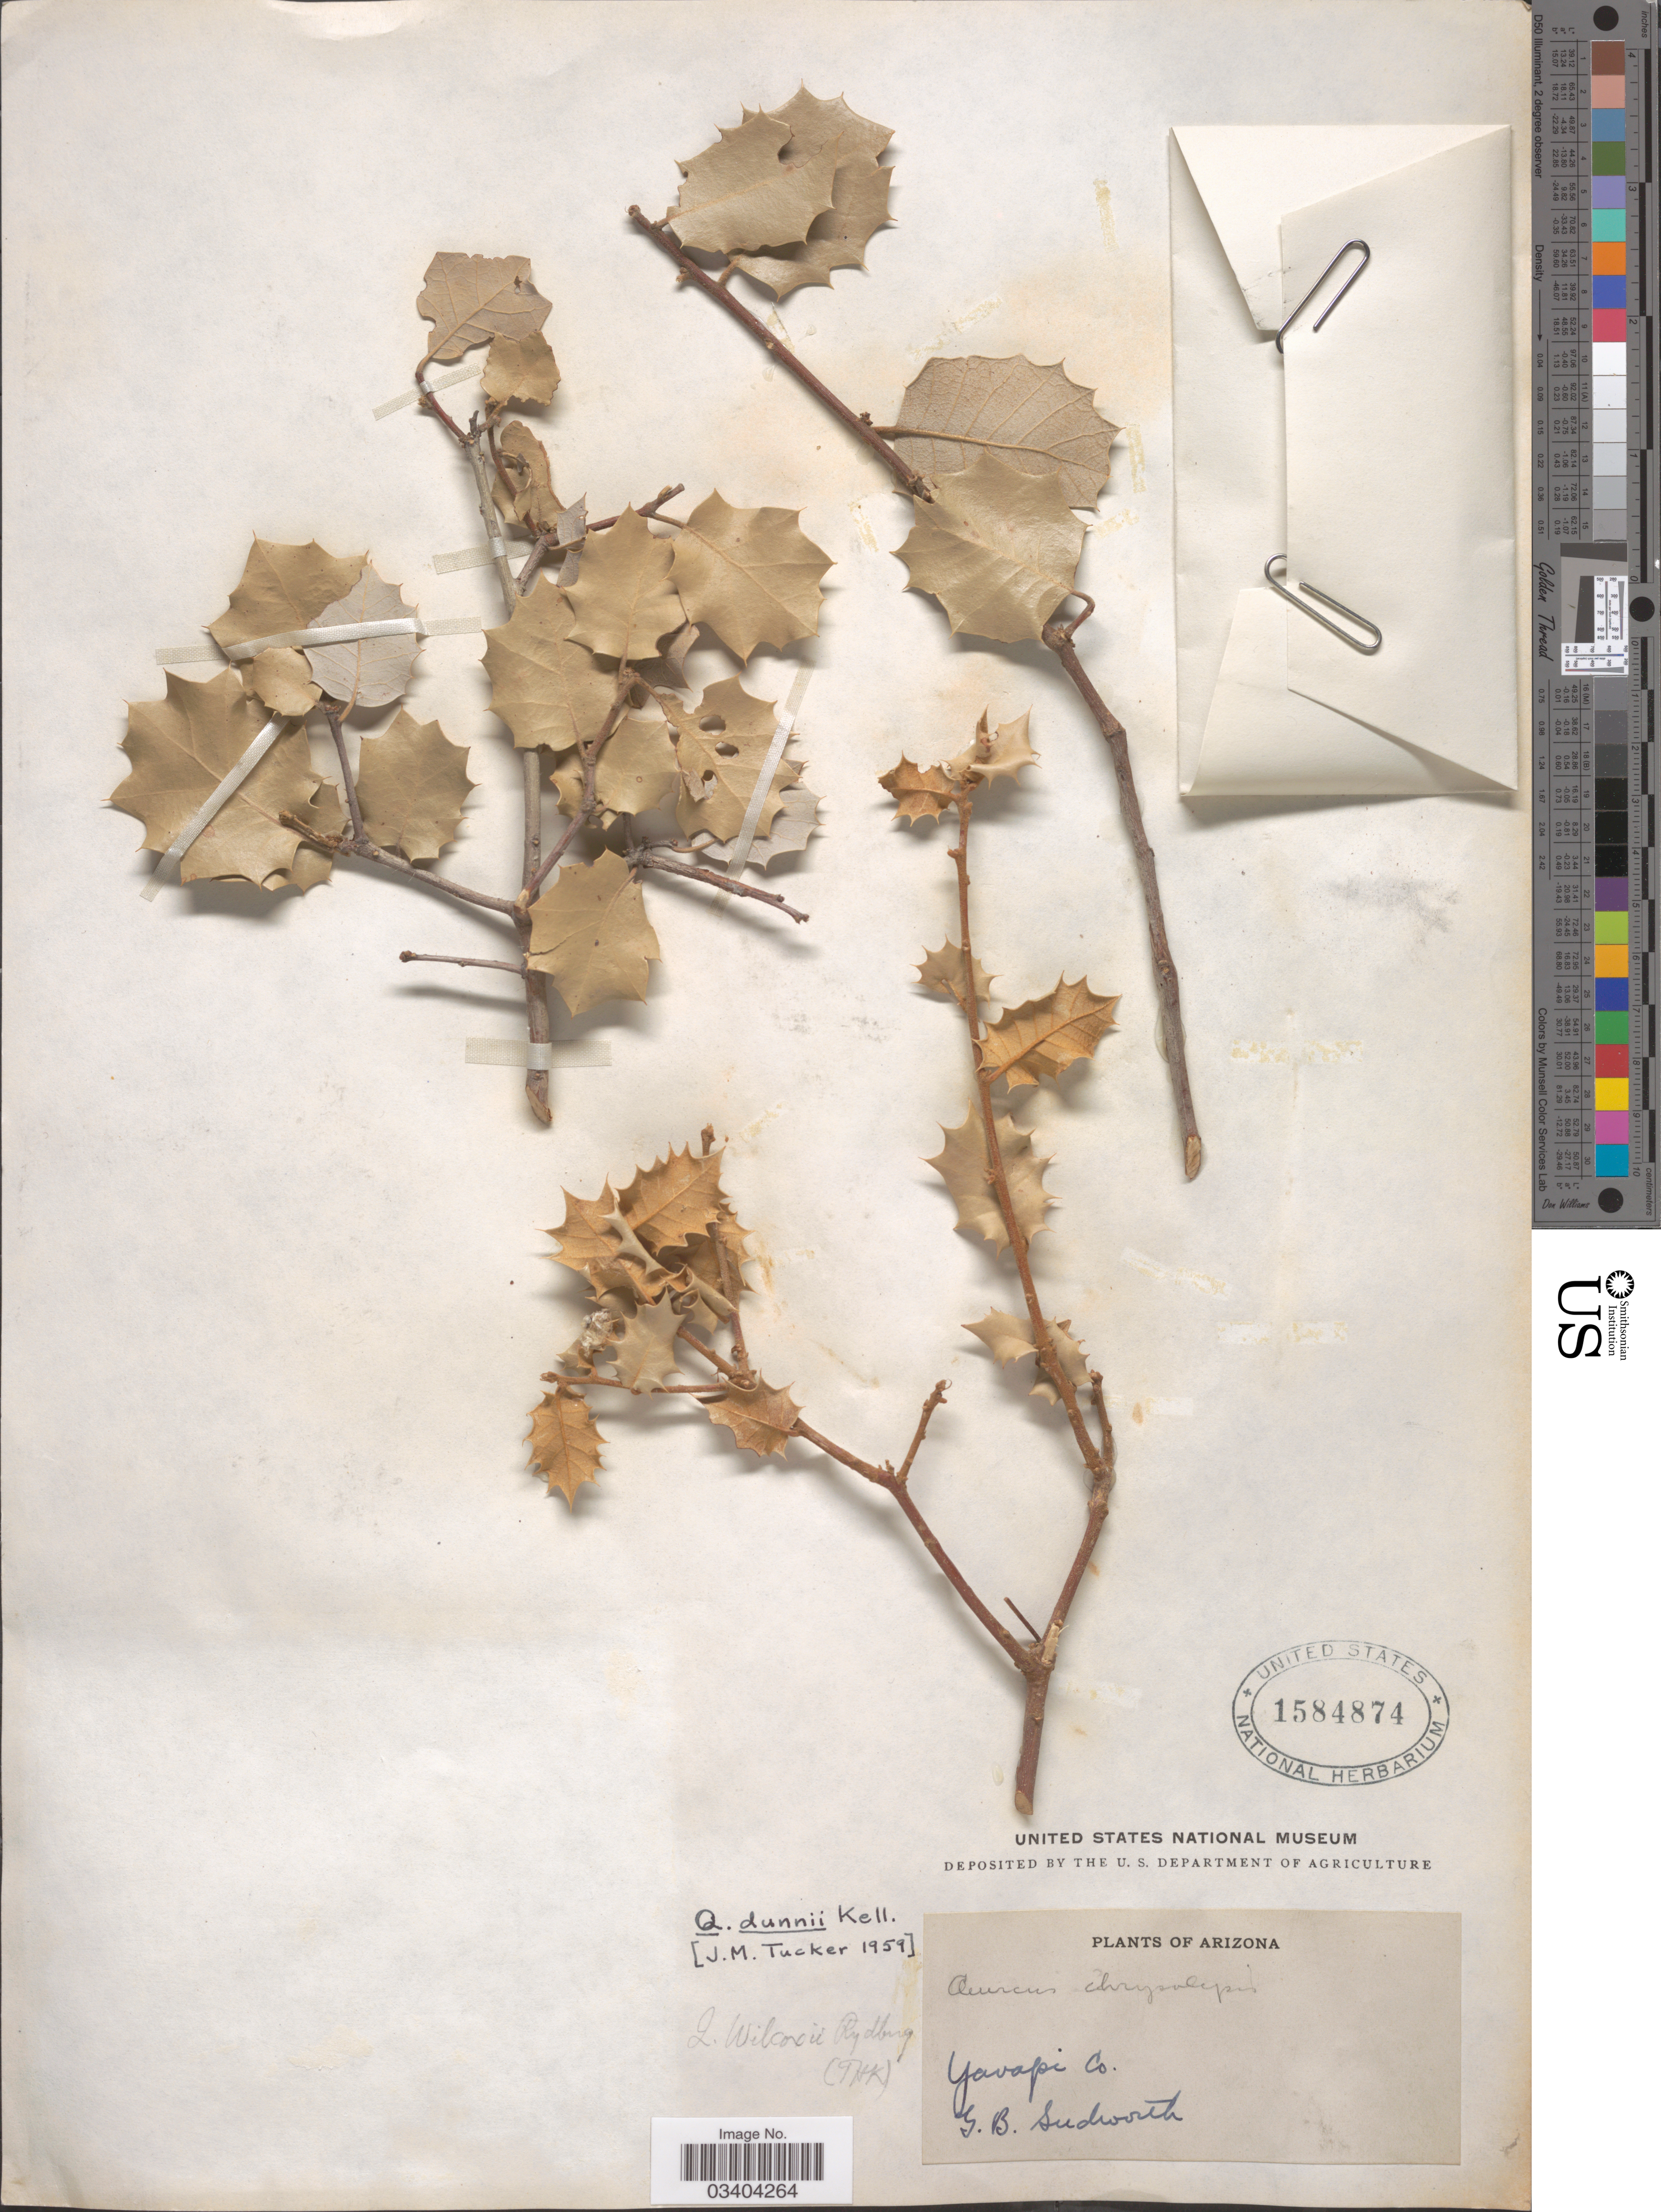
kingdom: Plantae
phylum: Tracheophyta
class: Magnoliopsida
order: Fagales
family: Fagaceae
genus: Quercus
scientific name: Quercus dunnii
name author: Kellogg ex Curran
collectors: G. B. Sudworth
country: United States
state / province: Arizona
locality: Yavapi Co.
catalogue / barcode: US 1584874